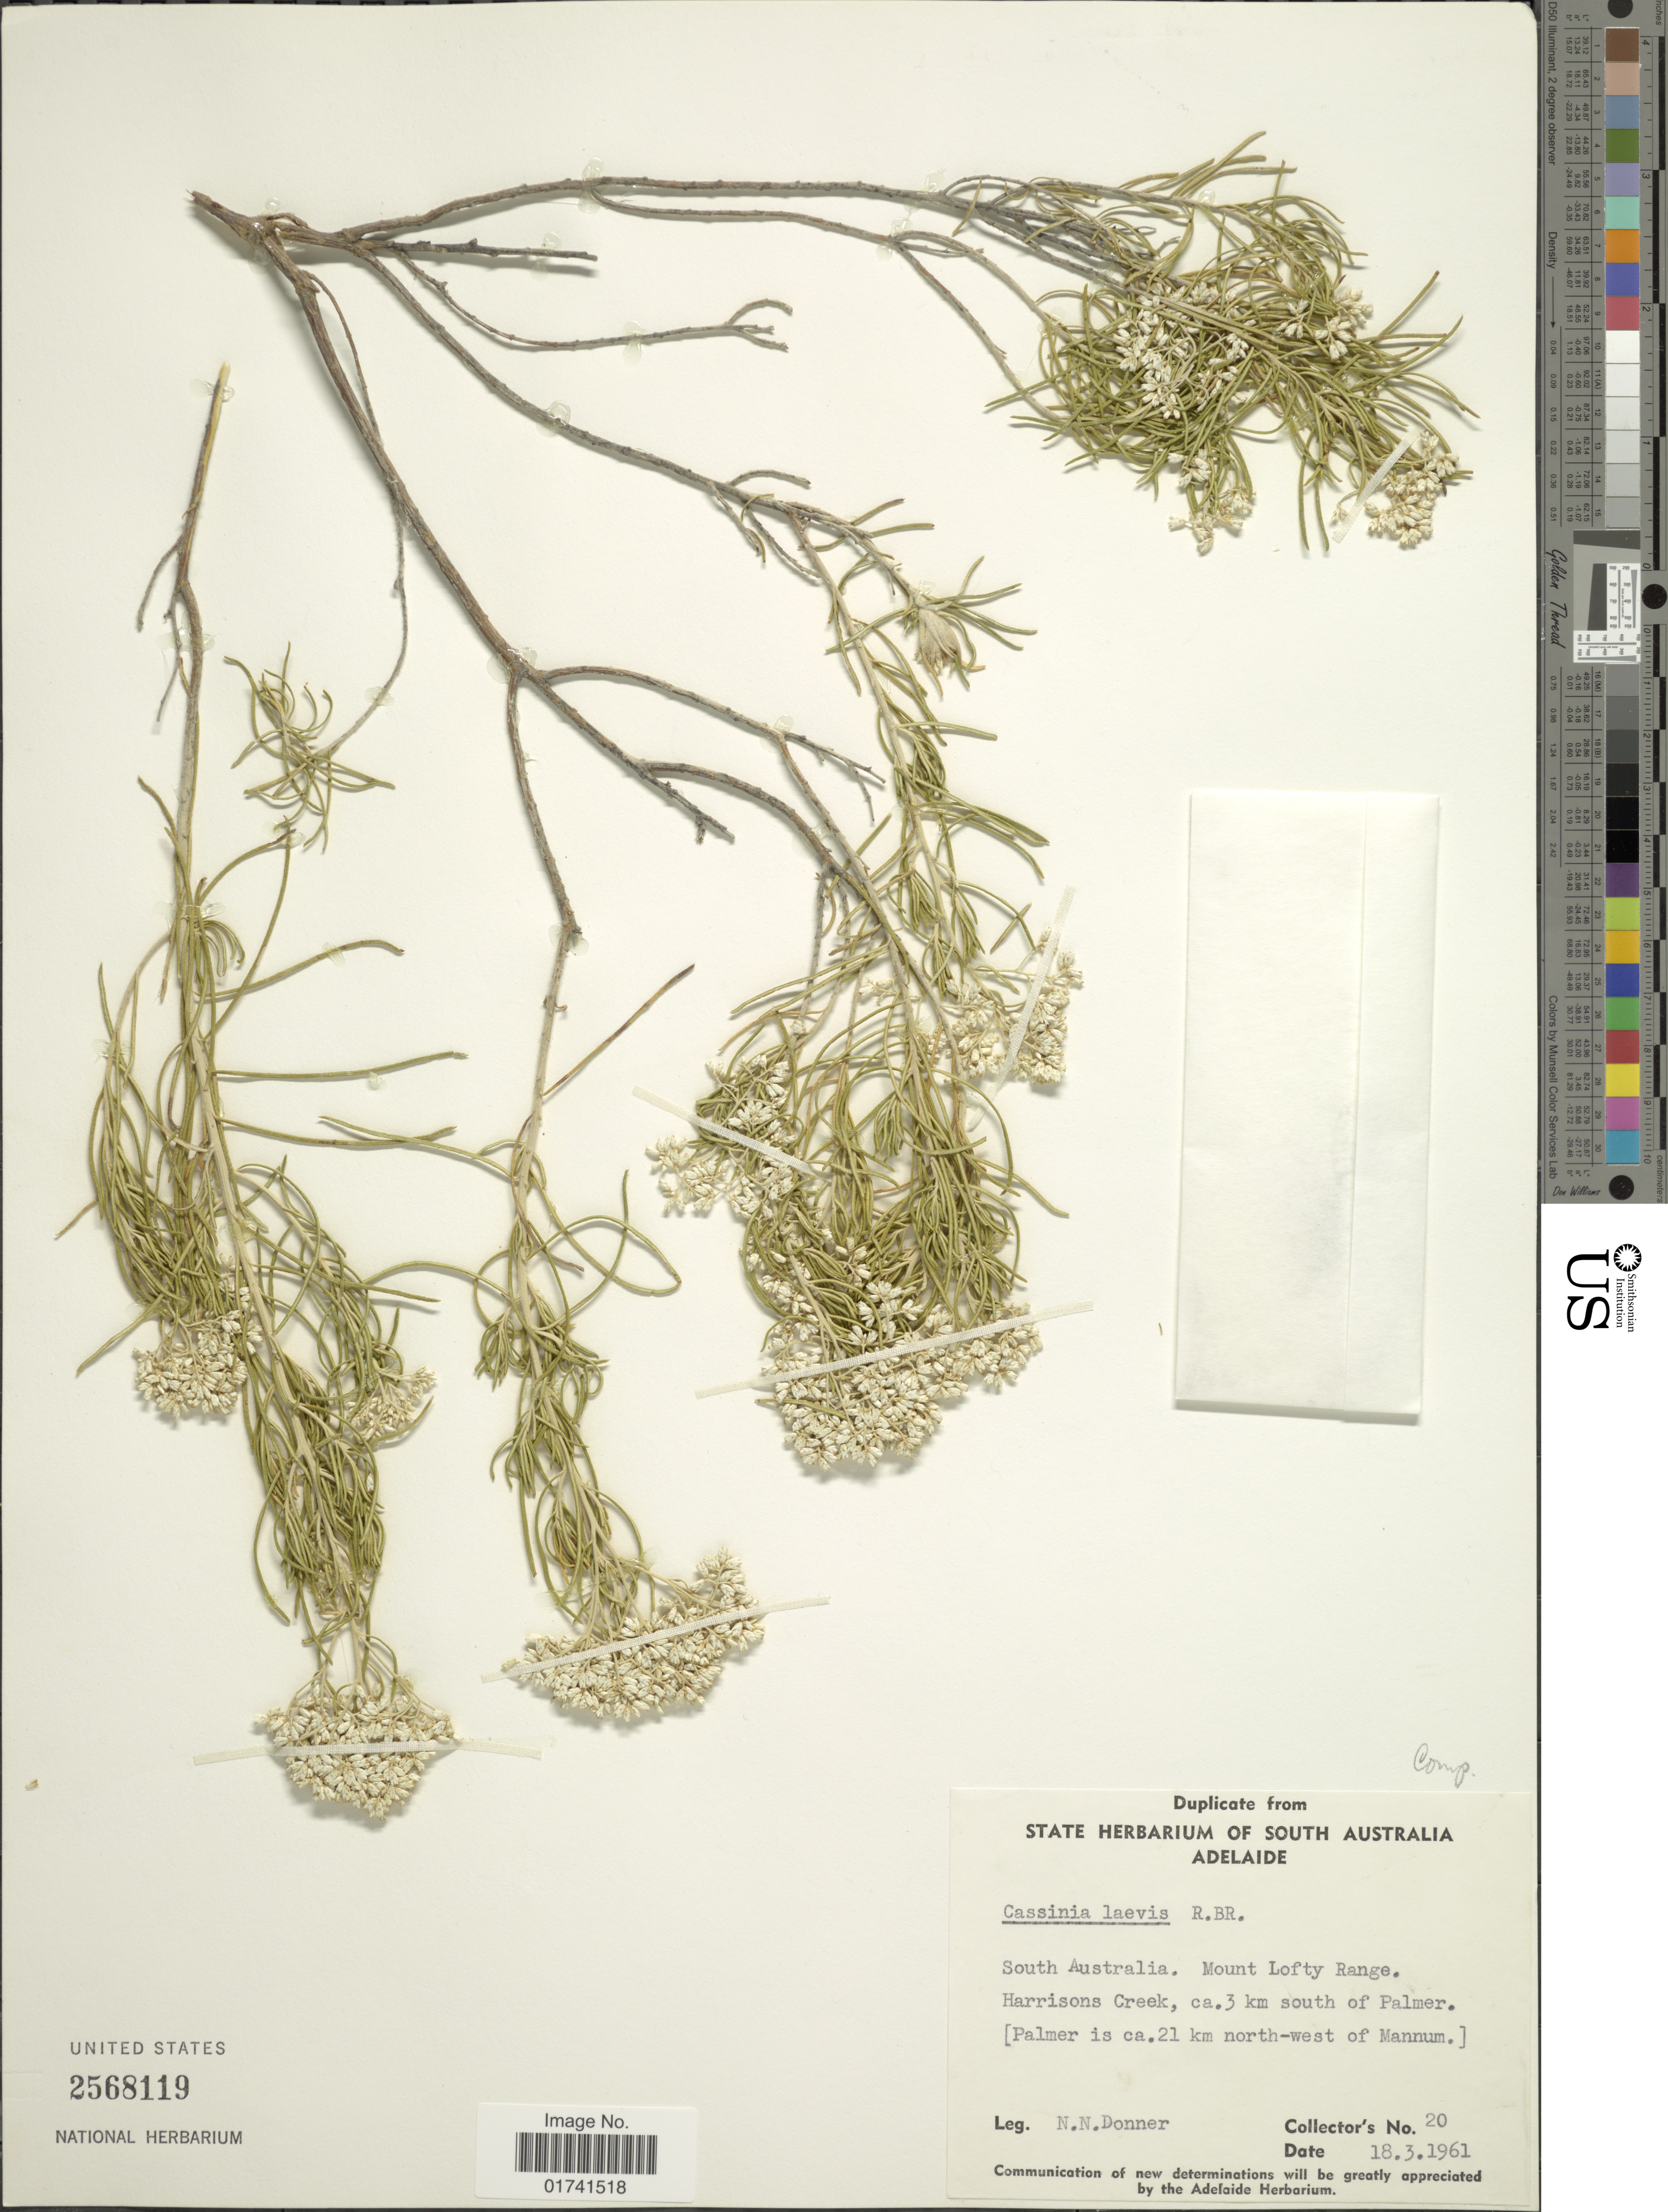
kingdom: Plantae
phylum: Tracheophyta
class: Magnoliopsida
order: Asterales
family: Asteraceae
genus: Cassinia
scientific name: Cassinia laevis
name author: R. Br.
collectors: N. Donner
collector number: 20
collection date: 1961-03-18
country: Australia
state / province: South Australia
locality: Mount Lofty Range, Harrisons Creek, ca. 3 km south of Palmer (Palmer is ca. 21 km north-west of Mannum.)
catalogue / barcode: US 2568119